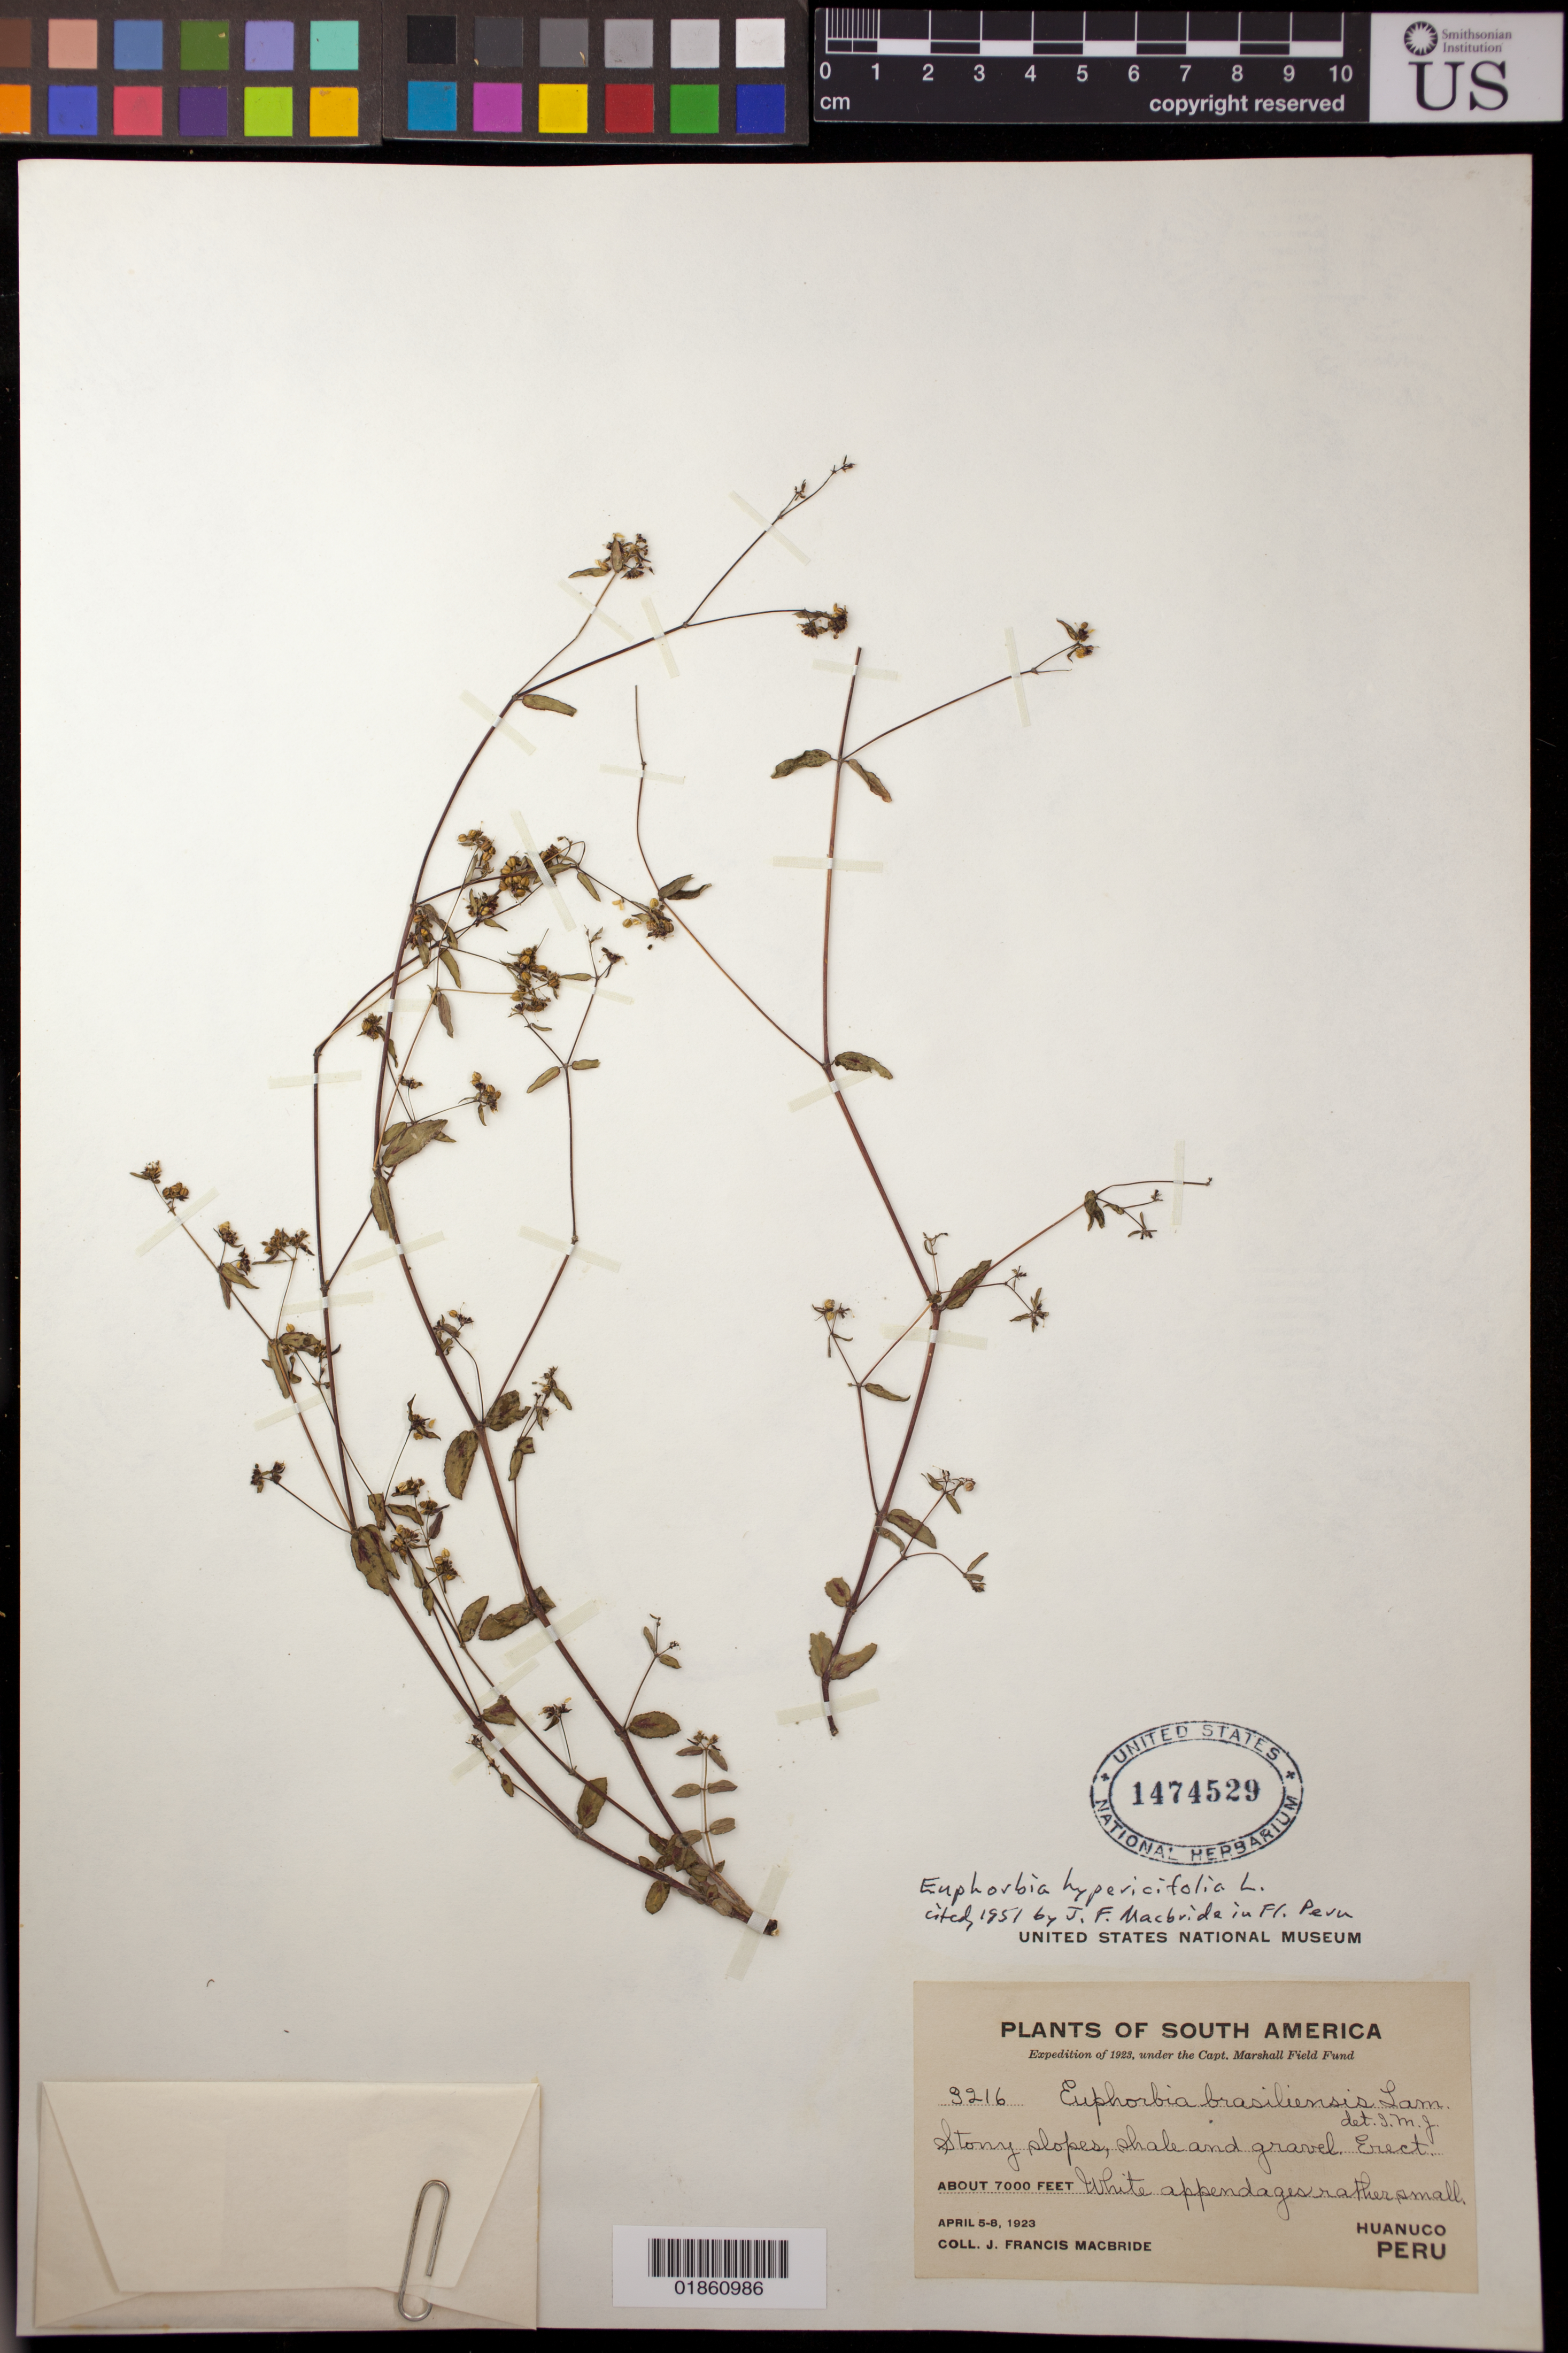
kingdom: Plantae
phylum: Tracheophyta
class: Magnoliopsida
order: Malpighiales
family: Euphorbiaceae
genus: Euphorbia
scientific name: Euphorbia hypericifolia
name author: L.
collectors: J. F. Macbride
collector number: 3216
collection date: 1923-04-05/1923-04-08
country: Peru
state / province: Huánuco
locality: Huanuco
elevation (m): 2134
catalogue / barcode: US 1474529